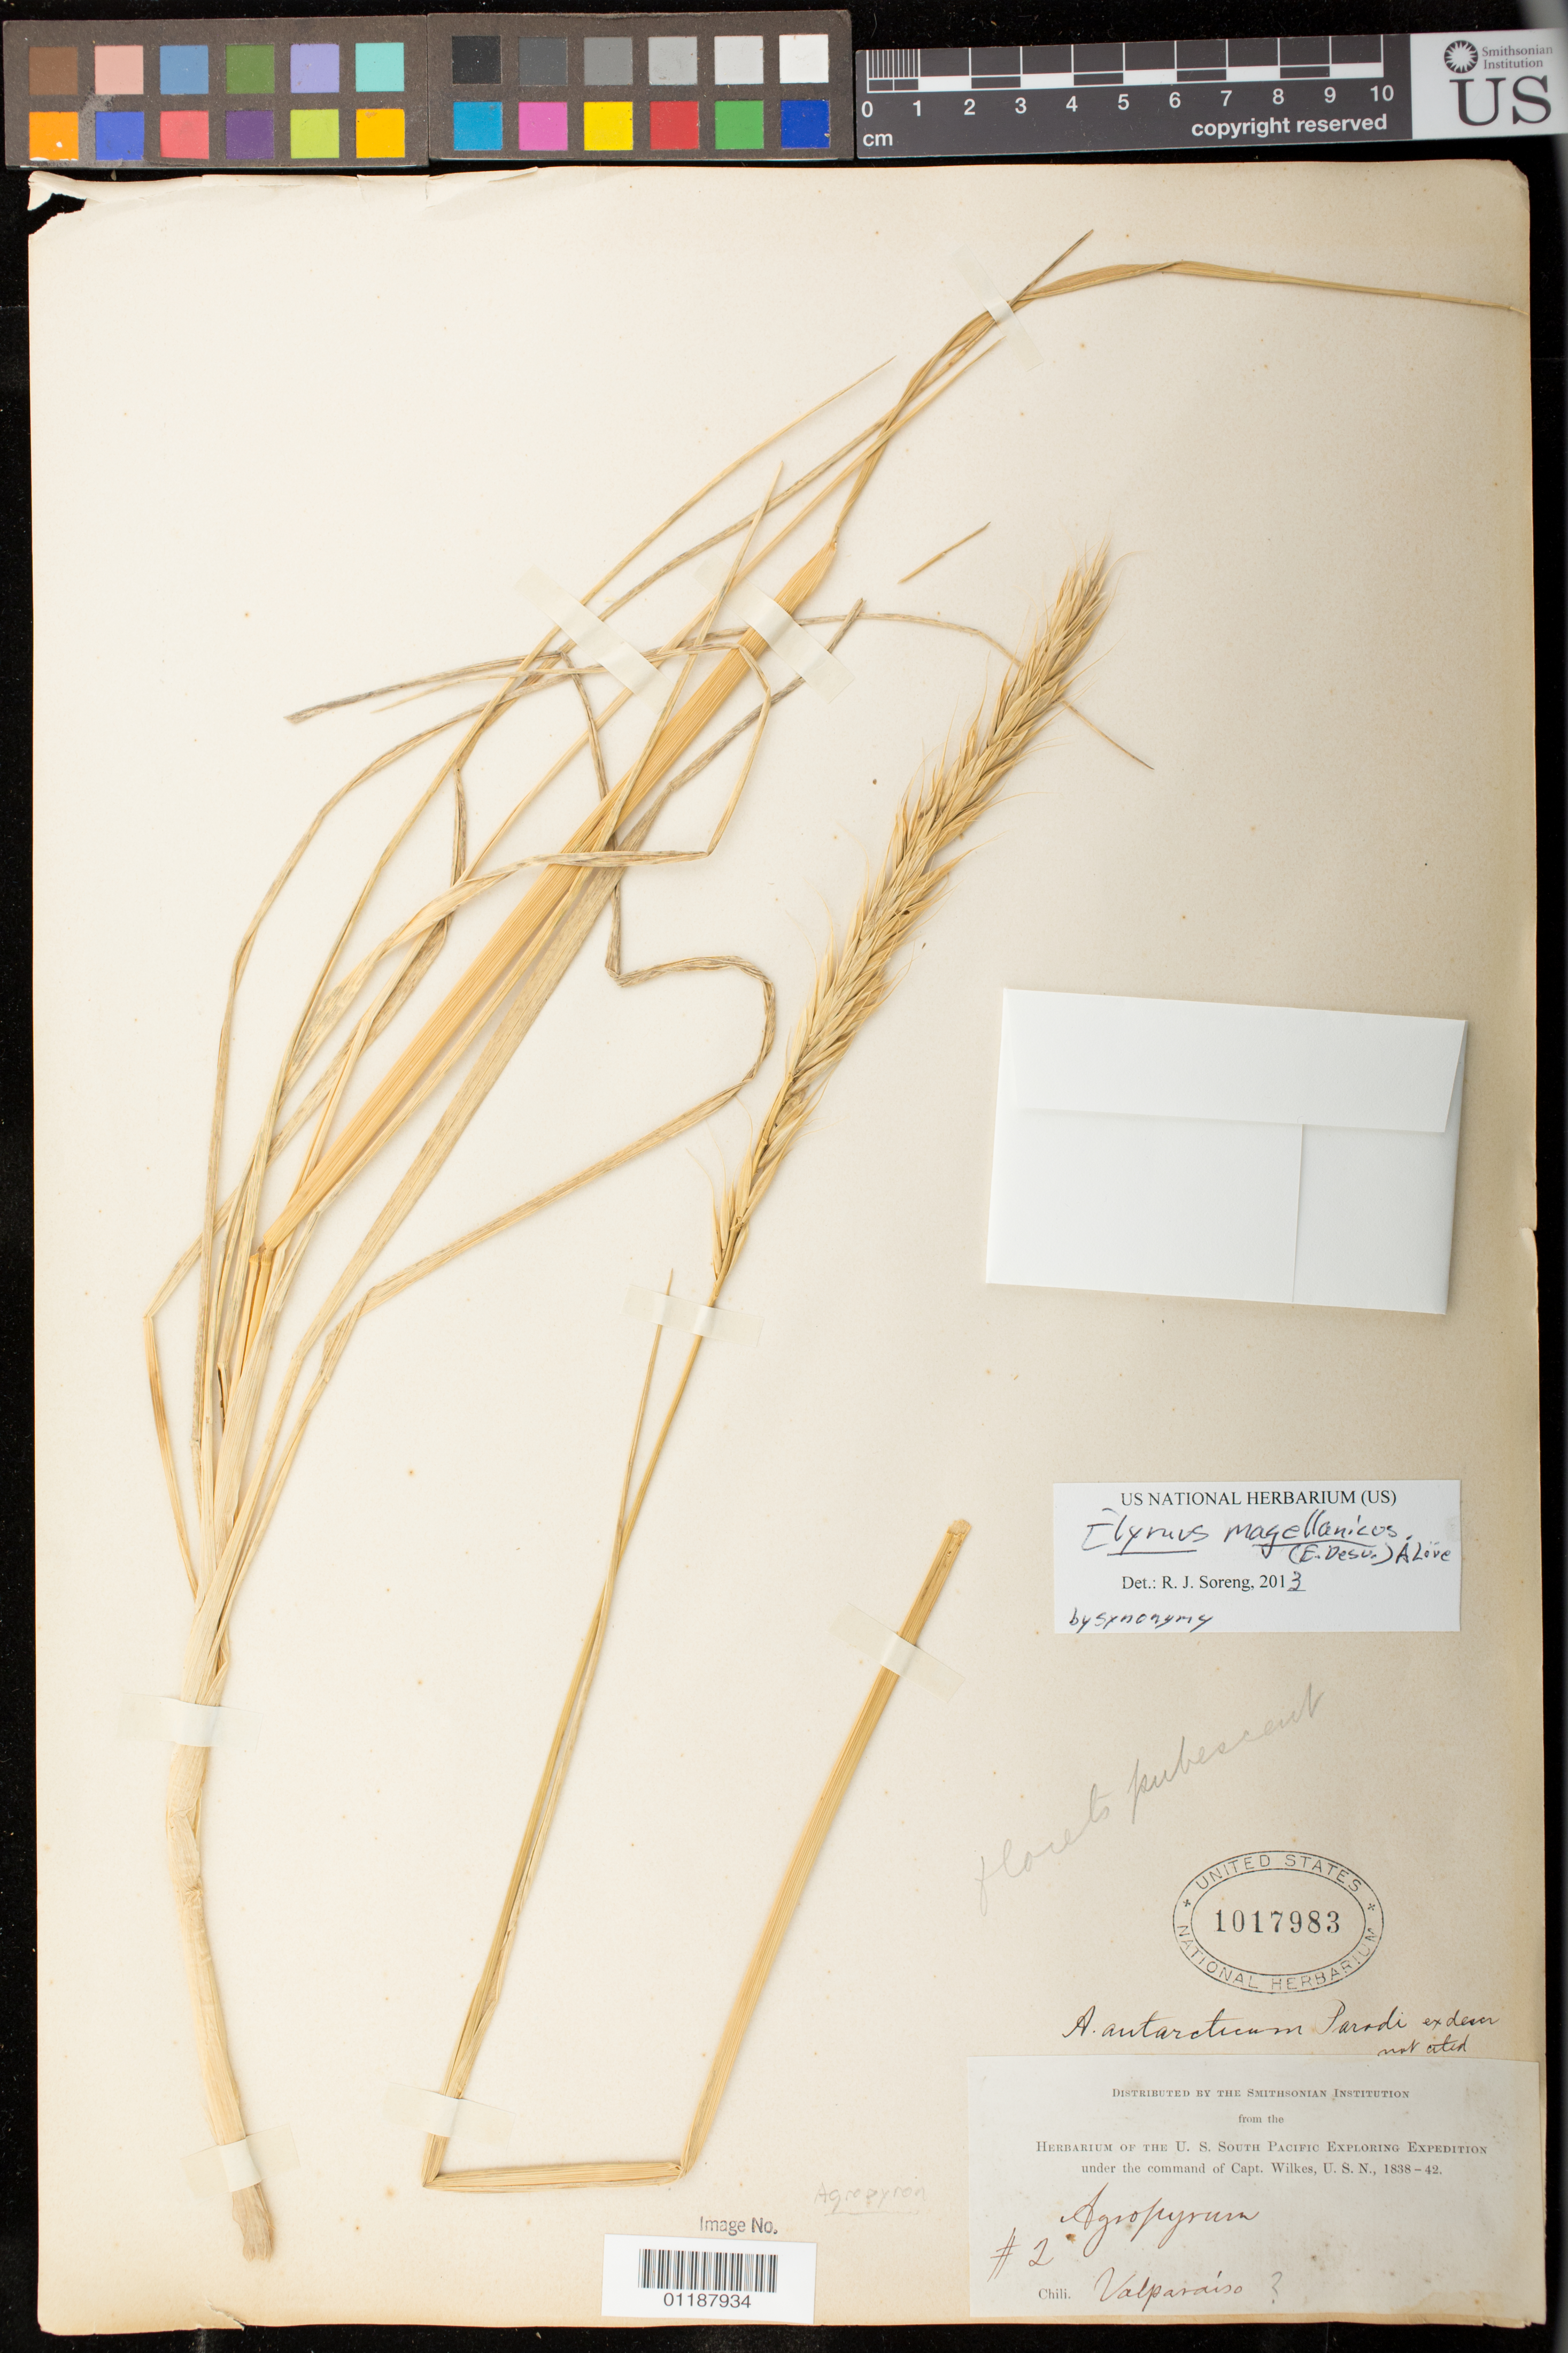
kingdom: Plantae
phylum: Tracheophyta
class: Liliopsida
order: Poales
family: Poaceae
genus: Elymus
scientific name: Elymus magellanicus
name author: (É. Desv.) Á. Löve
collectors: Wilkes Explor. Exped.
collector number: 2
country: Chile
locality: Valpasaiso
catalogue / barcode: US 1017983